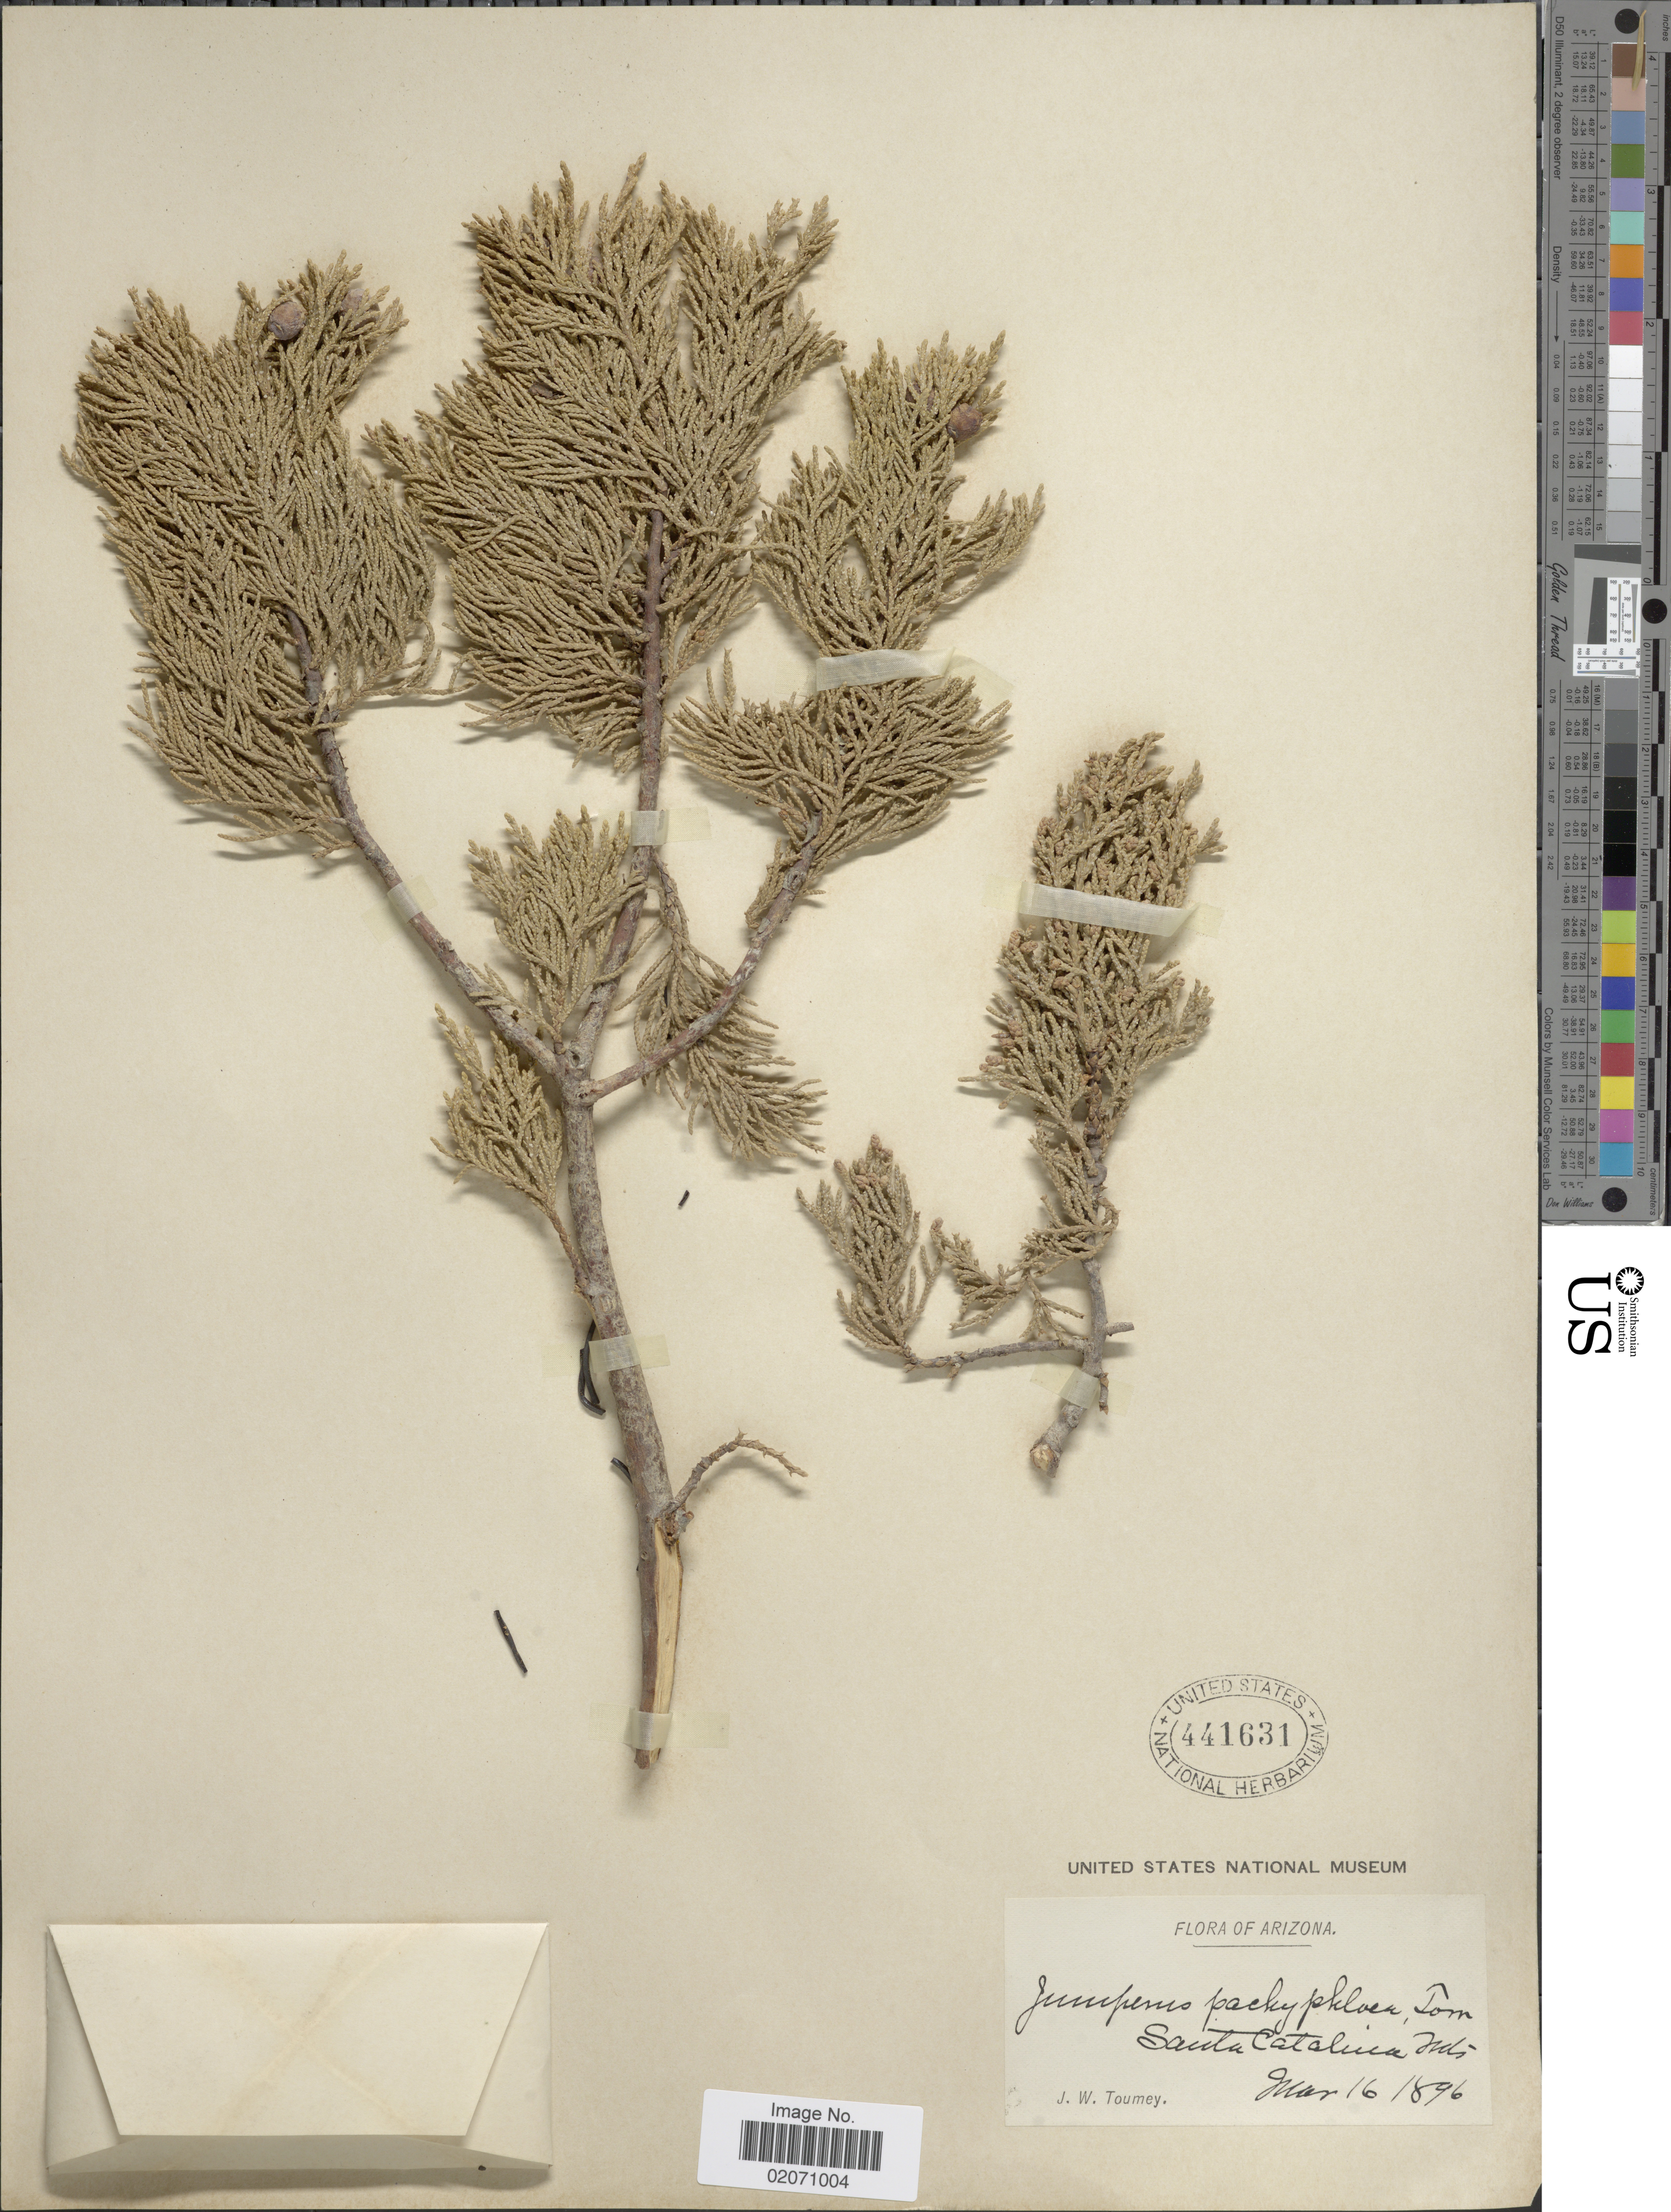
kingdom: Plantae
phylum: Tracheophyta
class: Pinopsida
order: Pinales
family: Cupressaceae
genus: Juniperus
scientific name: Juniperus deppeana var. pachyphlaea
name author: (Torr.) Martínez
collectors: J. W. Toumey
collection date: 1896-03-16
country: United States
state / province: Arizona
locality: Santa Catalina Mts.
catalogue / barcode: US 441631